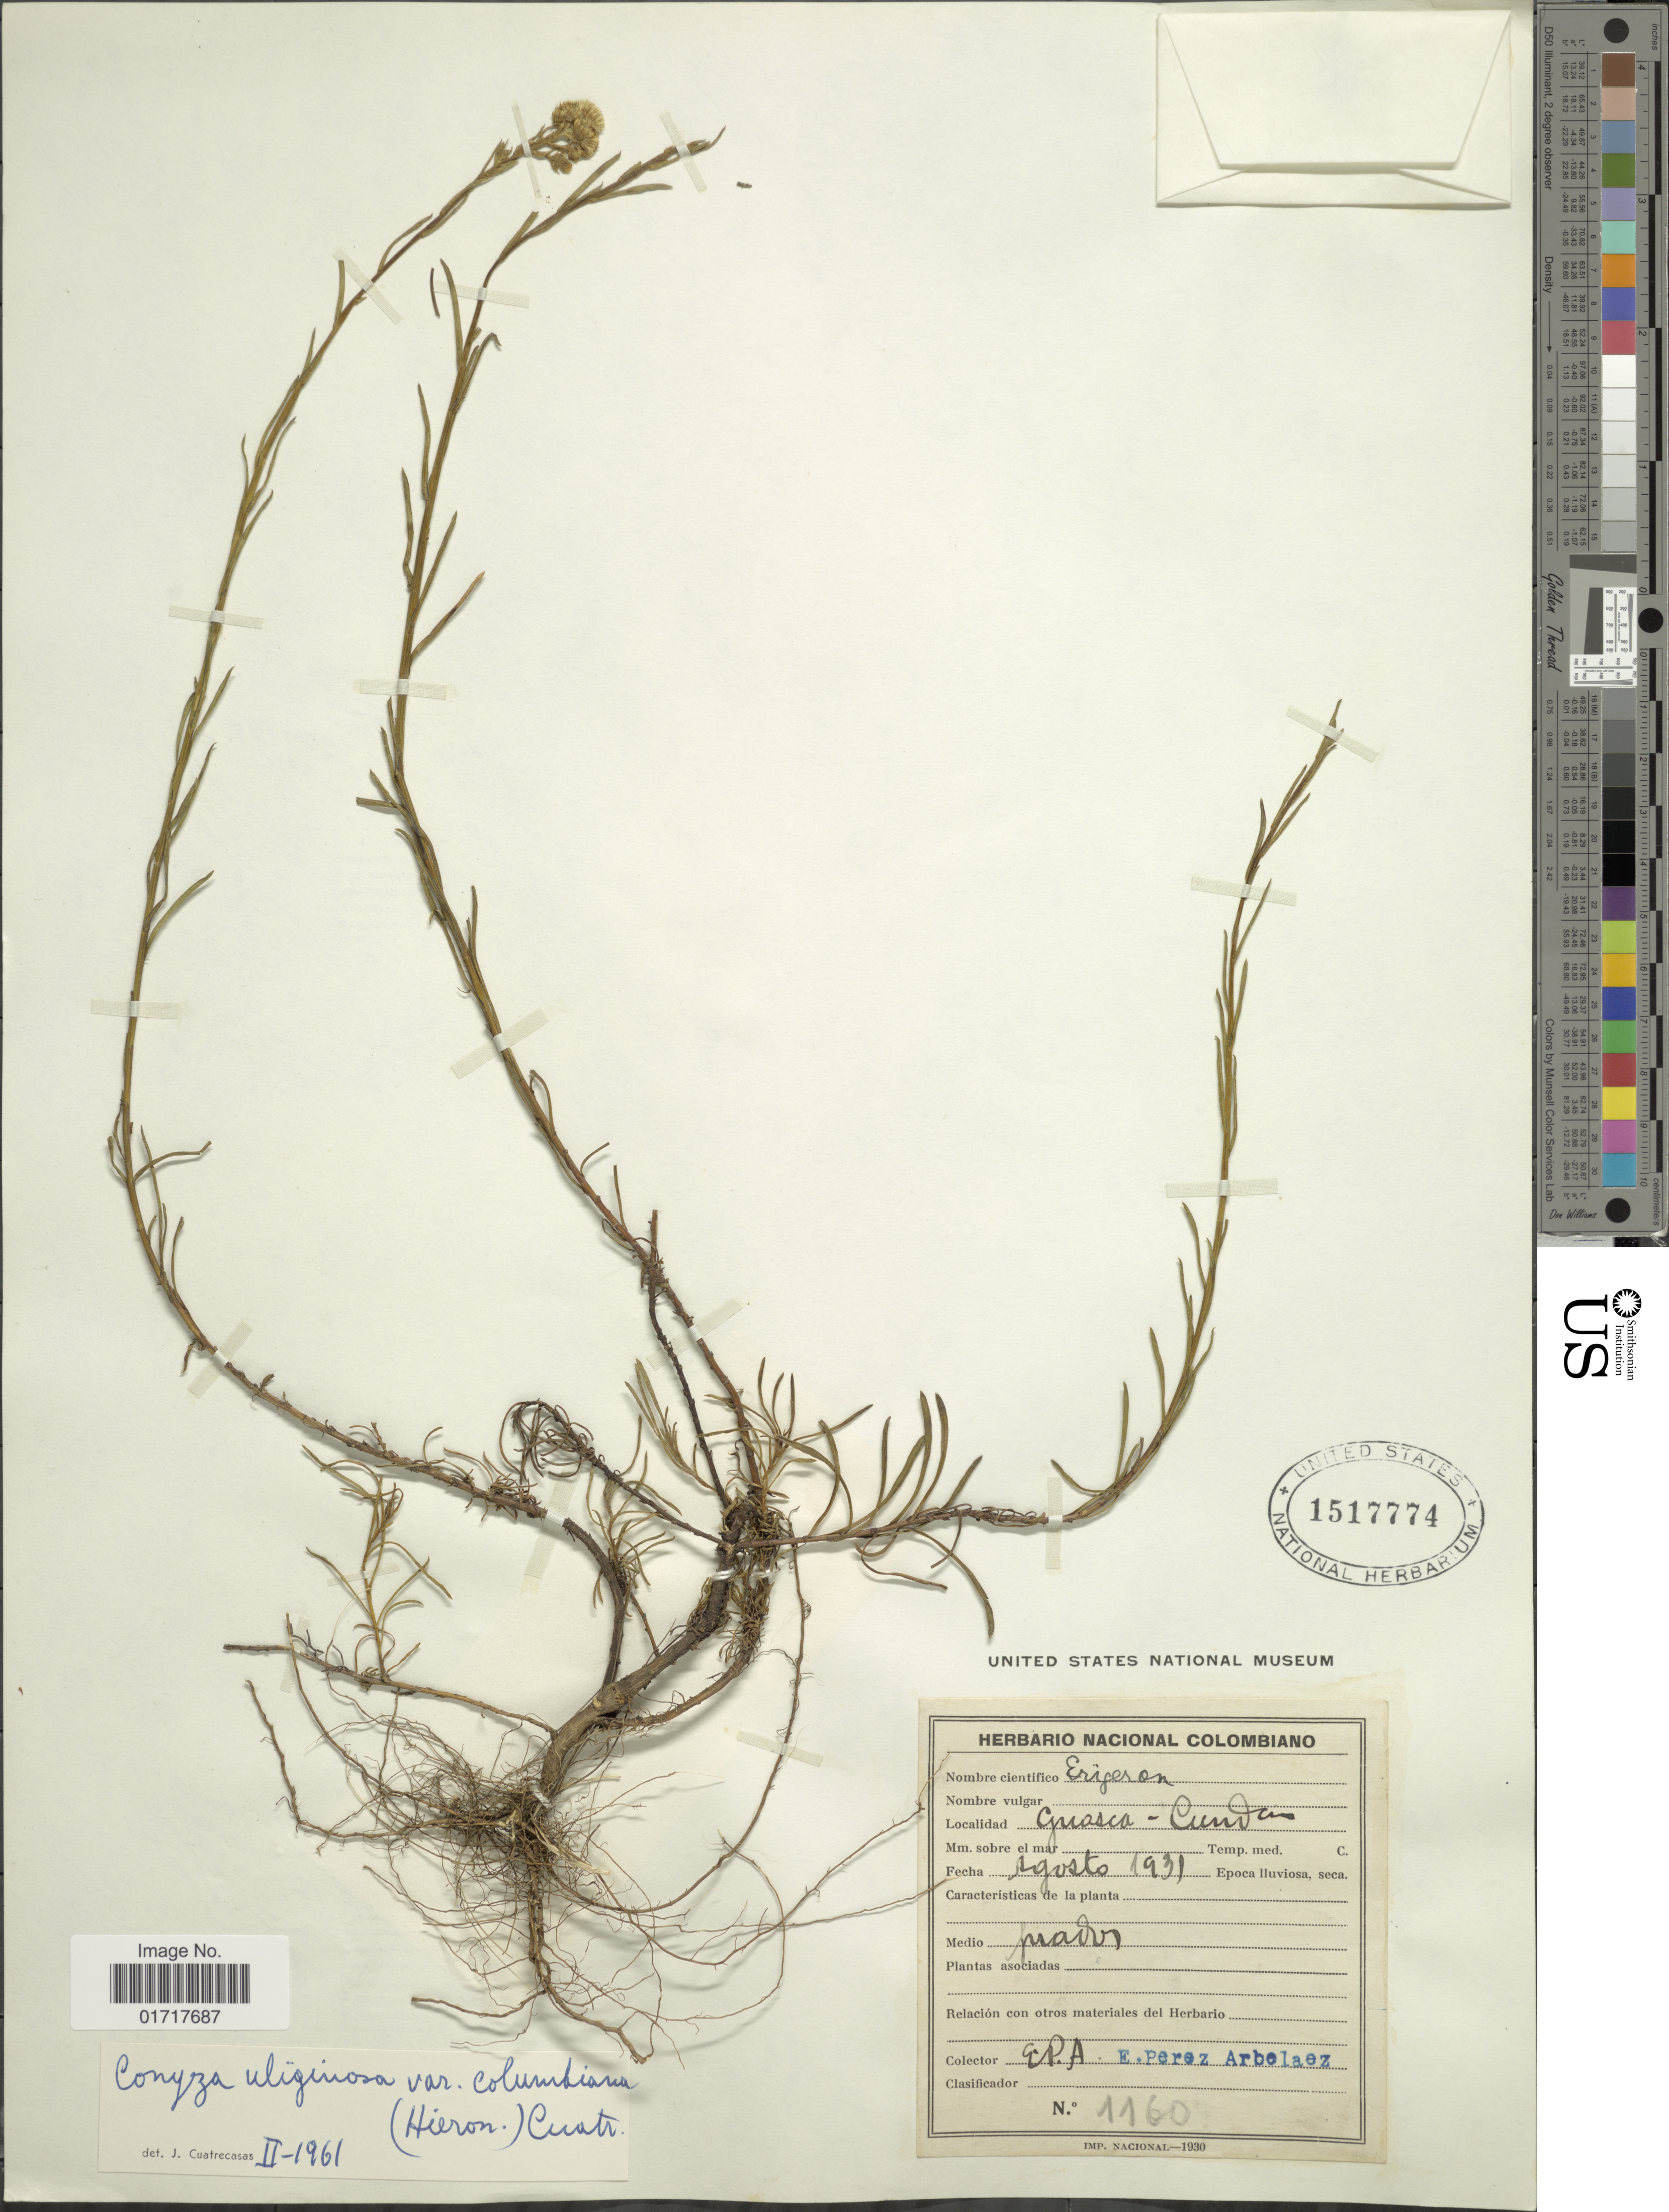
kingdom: Plantae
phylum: Tracheophyta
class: Magnoliopsida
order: Asterales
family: Asteraceae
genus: Conyza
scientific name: Conyza uliginosa var. colimbiana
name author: (Hieron.) Cuatrec.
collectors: E. Pérez Arbeláez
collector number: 1160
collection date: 1931-08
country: Colombia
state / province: Cundinamarca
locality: Guasca - Cunda.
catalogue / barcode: US 1517774